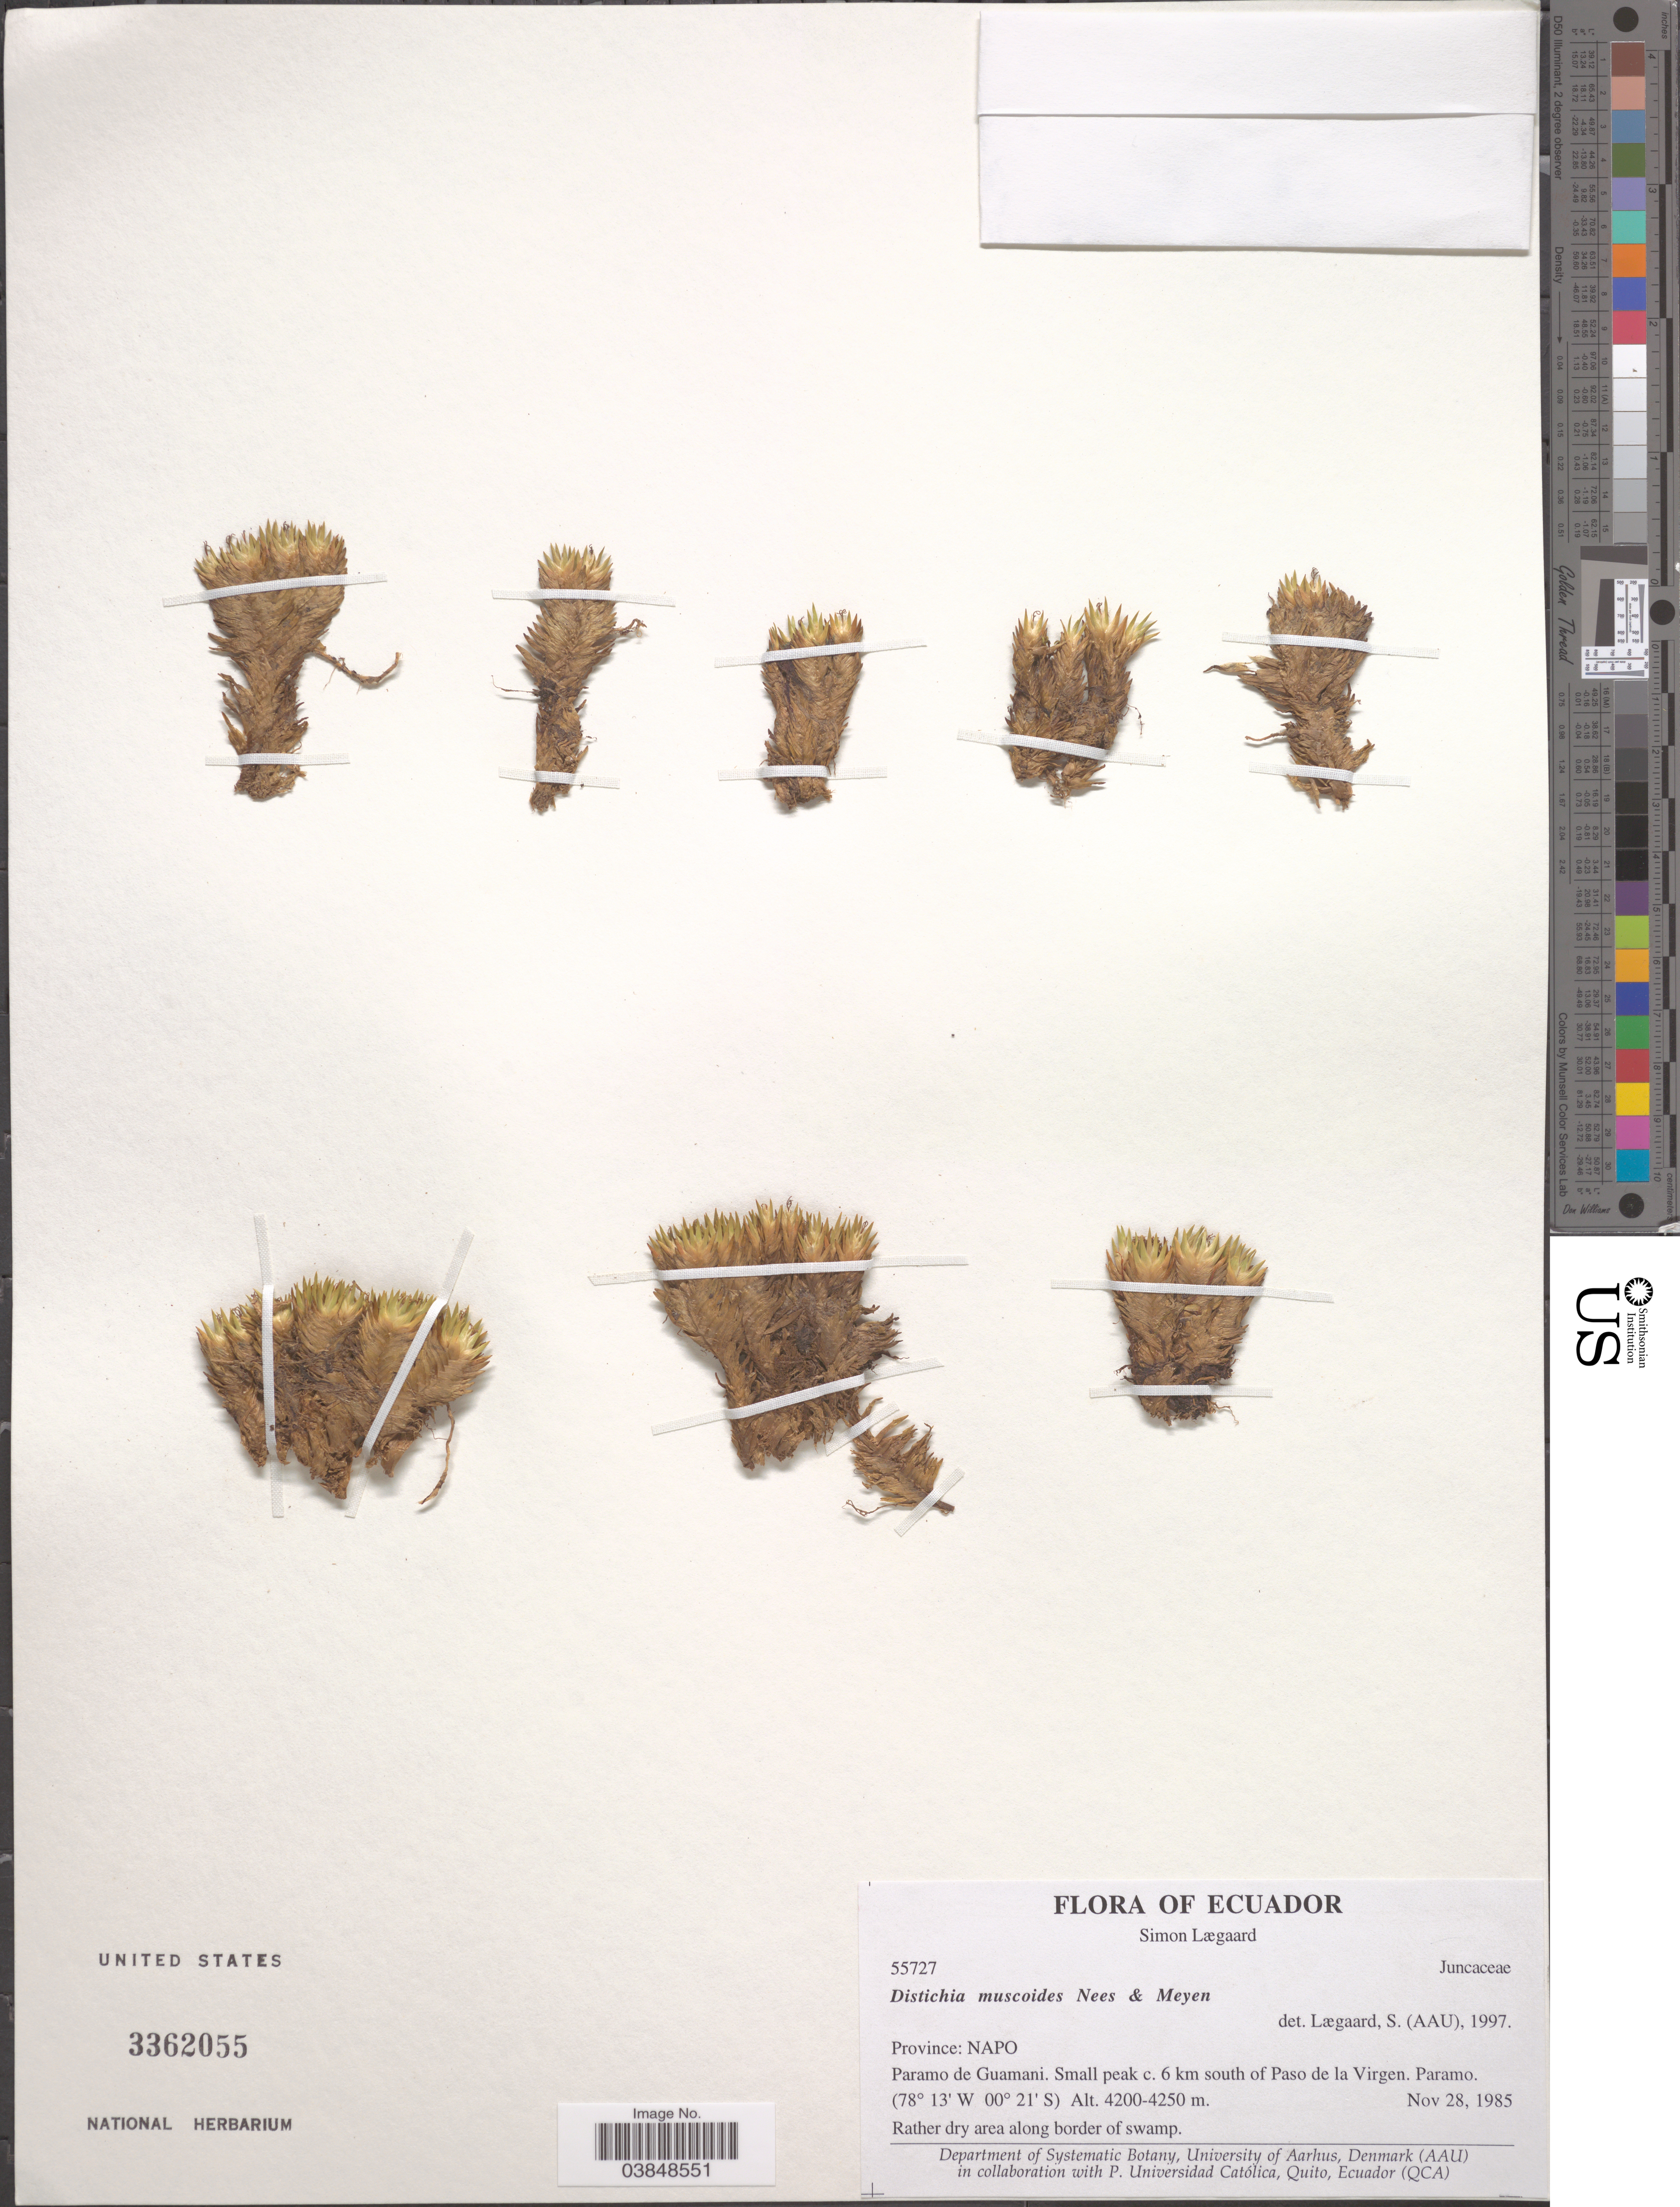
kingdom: Plantae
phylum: Tracheophyta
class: Liliopsida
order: Poales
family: Juncaceae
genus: Distichia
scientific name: Distichia muscoides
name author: Nees & Meyen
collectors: S. Lægaard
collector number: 55727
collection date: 1985-11-28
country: Ecuador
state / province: Napo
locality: Paramo de Guamani. Small peak c. 6 km south of Paso de la Virgen. Paramo.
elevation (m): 4200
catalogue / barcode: US 3362055